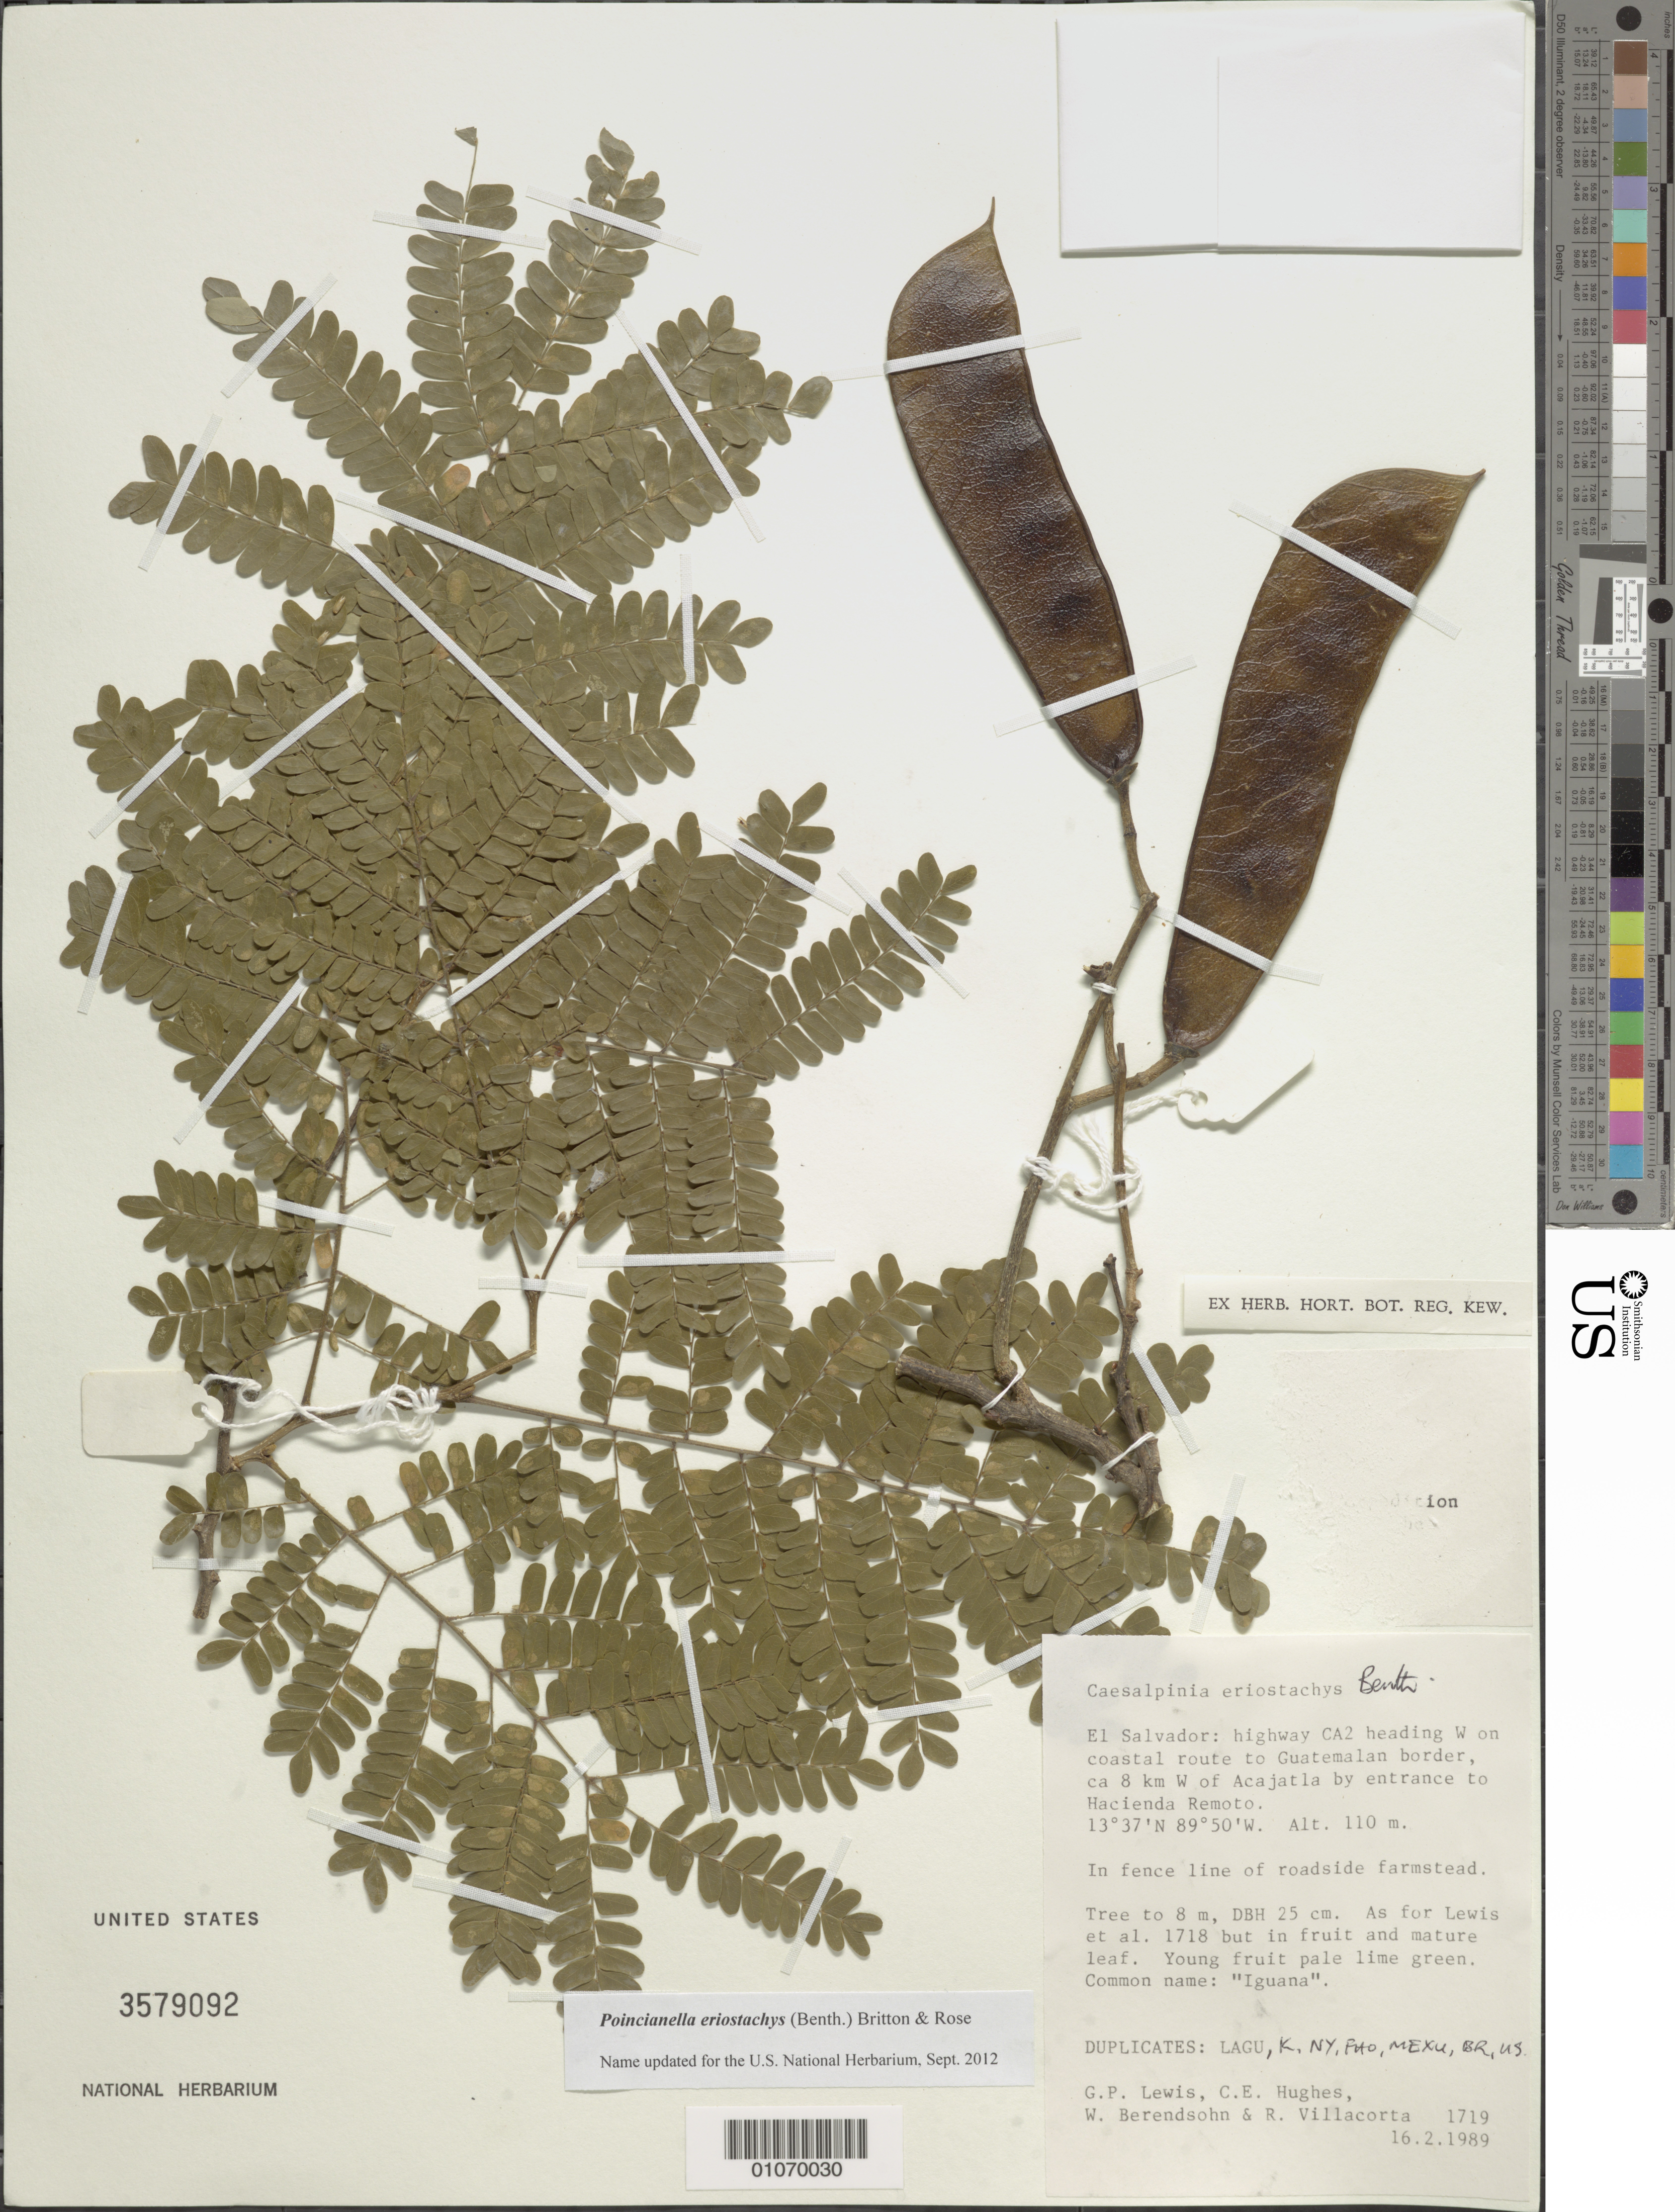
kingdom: Plantae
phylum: Tracheophyta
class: Magnoliopsida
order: Fabales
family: Fabaceae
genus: Cenostigma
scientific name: Cenostigma eriostachys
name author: (Benth.) Gagnon & G.P. Lewis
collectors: G. P. Lewis, C. Hughes, W. Berendsohn & R. Villacorta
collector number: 1719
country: El Salvador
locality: Highway CA2 heading W on coastal route to Guatemalan border, W of Acajatla by enterance to hacienda Remoto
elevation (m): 110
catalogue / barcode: US 3579092